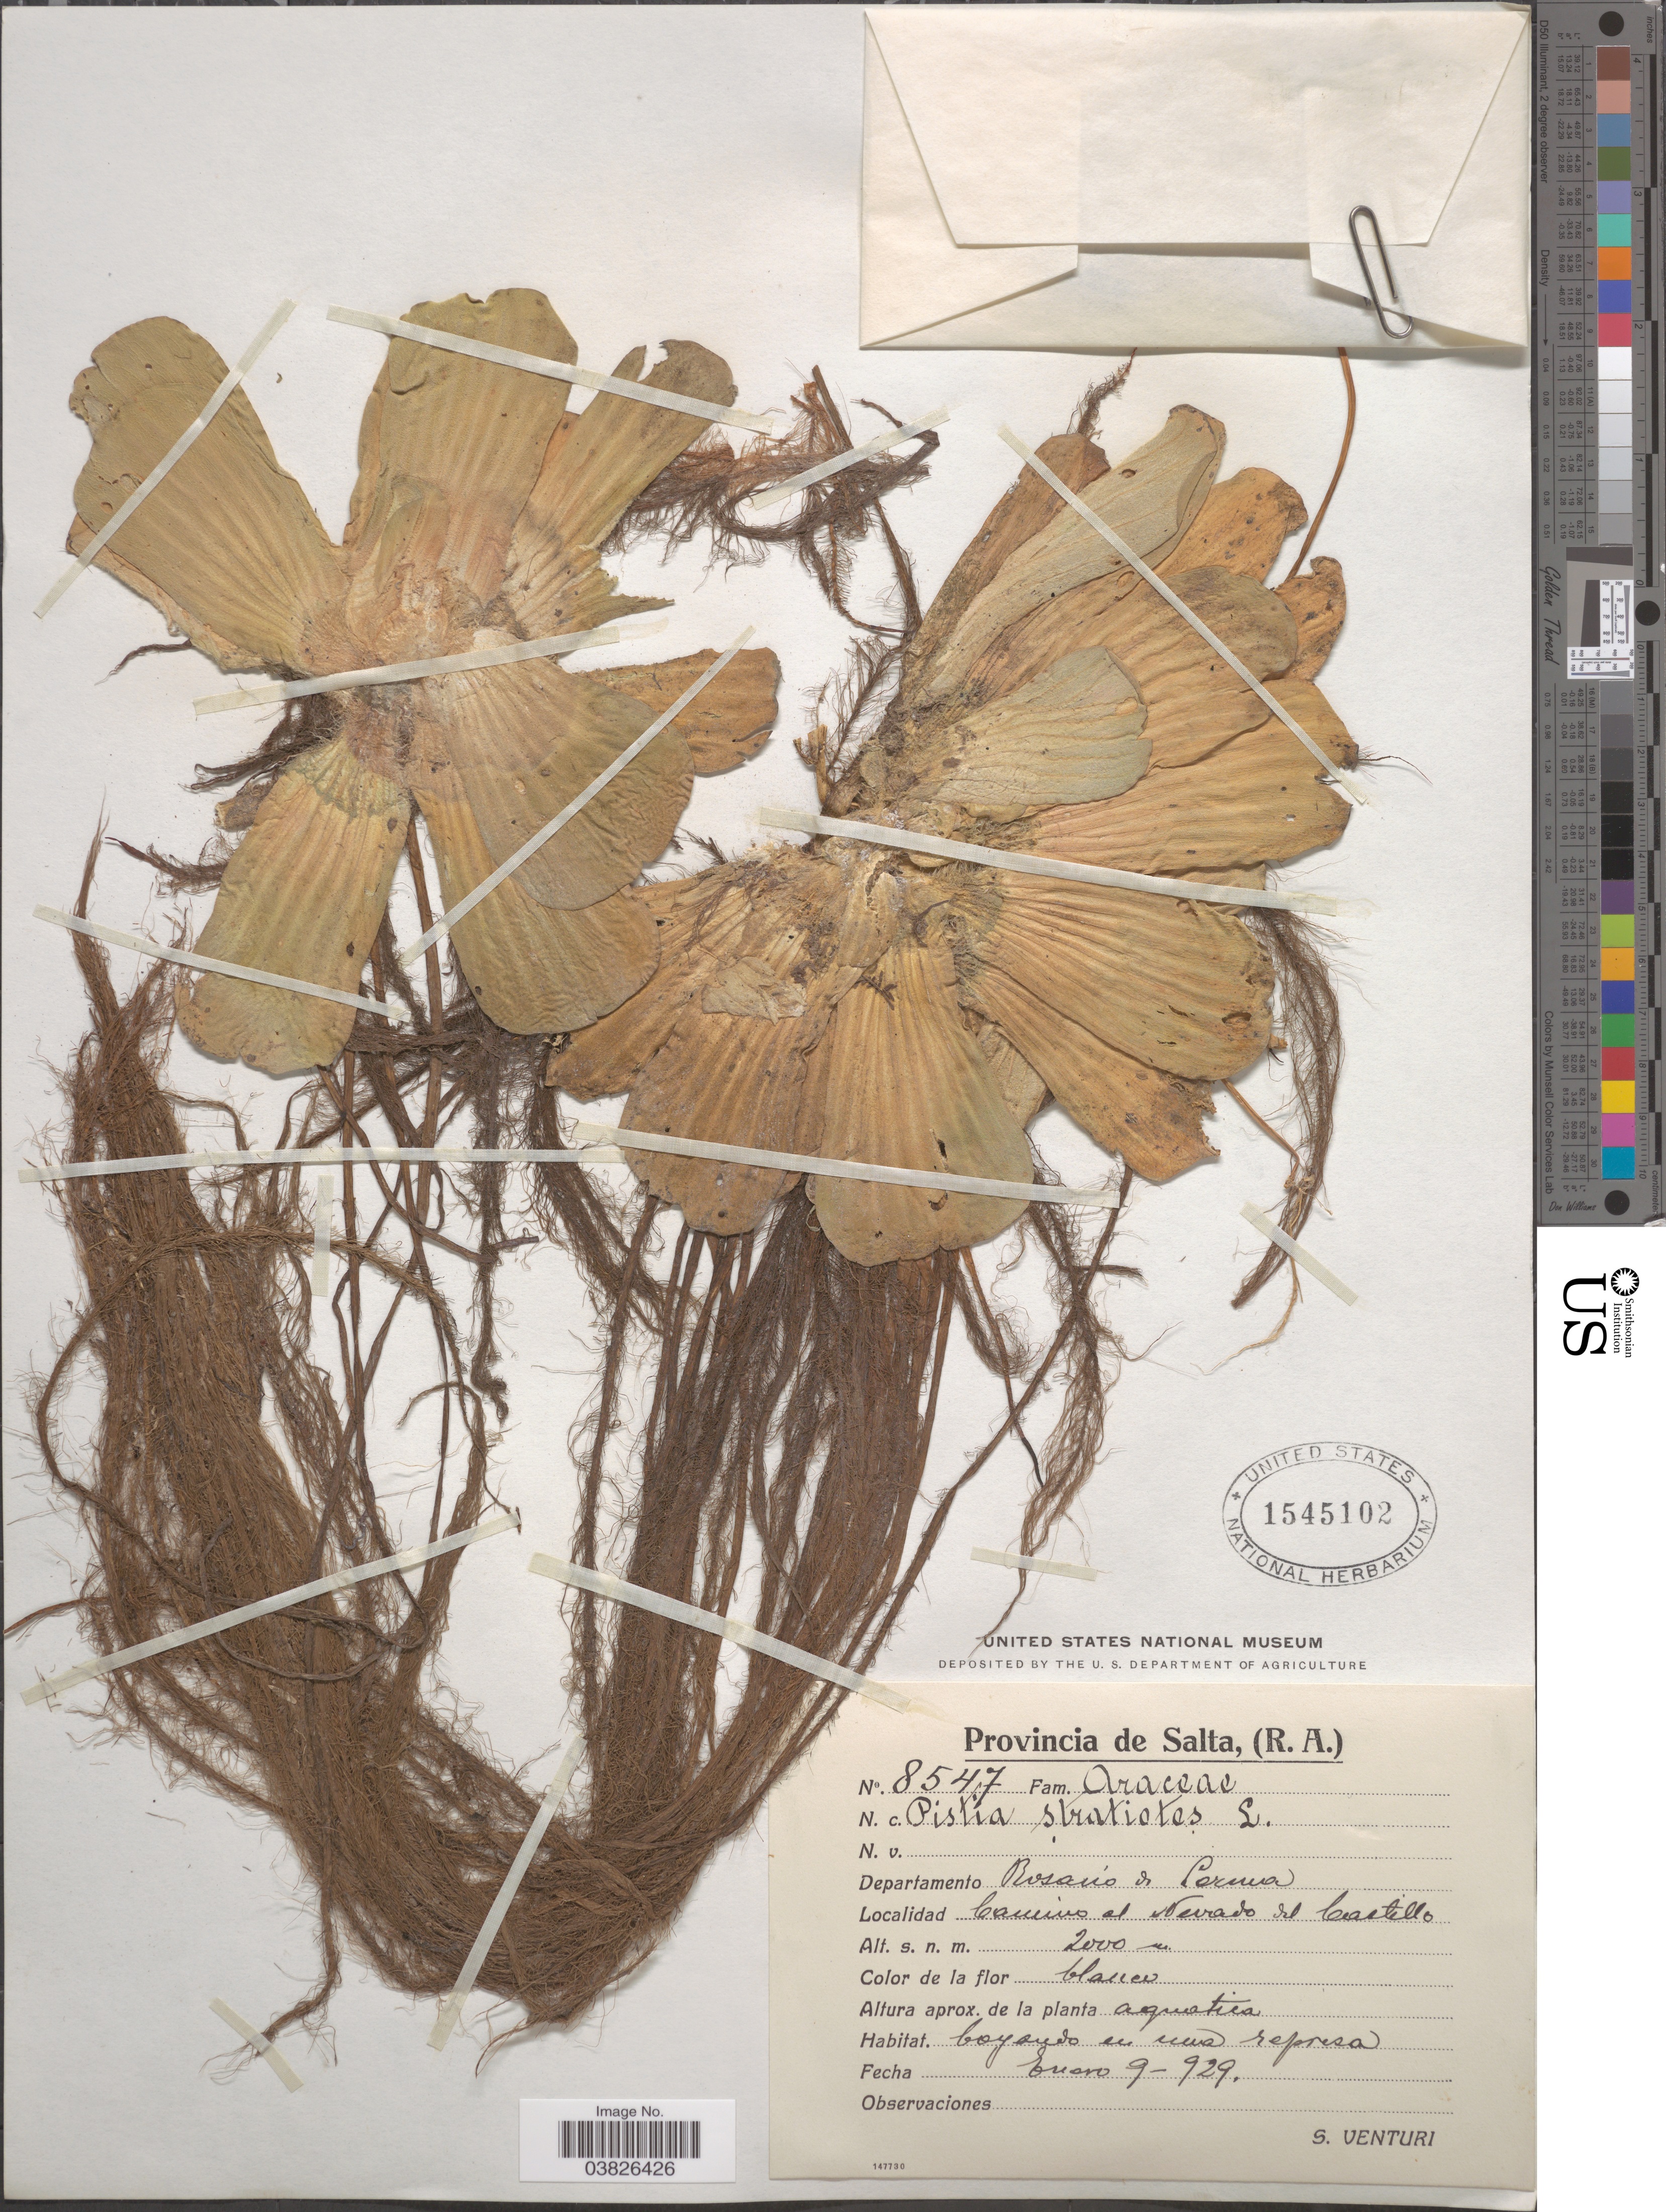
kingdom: Plantae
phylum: Tracheophyta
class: Liliopsida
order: Alismatales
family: Araceae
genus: Pistia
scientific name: Pistia stratiotes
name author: L.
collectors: S. Venturi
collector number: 8547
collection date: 1929-01-09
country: Argentina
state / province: Salta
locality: Departamento Rosarío de Lerma. Camino al Nevado del Castillo.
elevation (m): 2000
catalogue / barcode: US 1545102